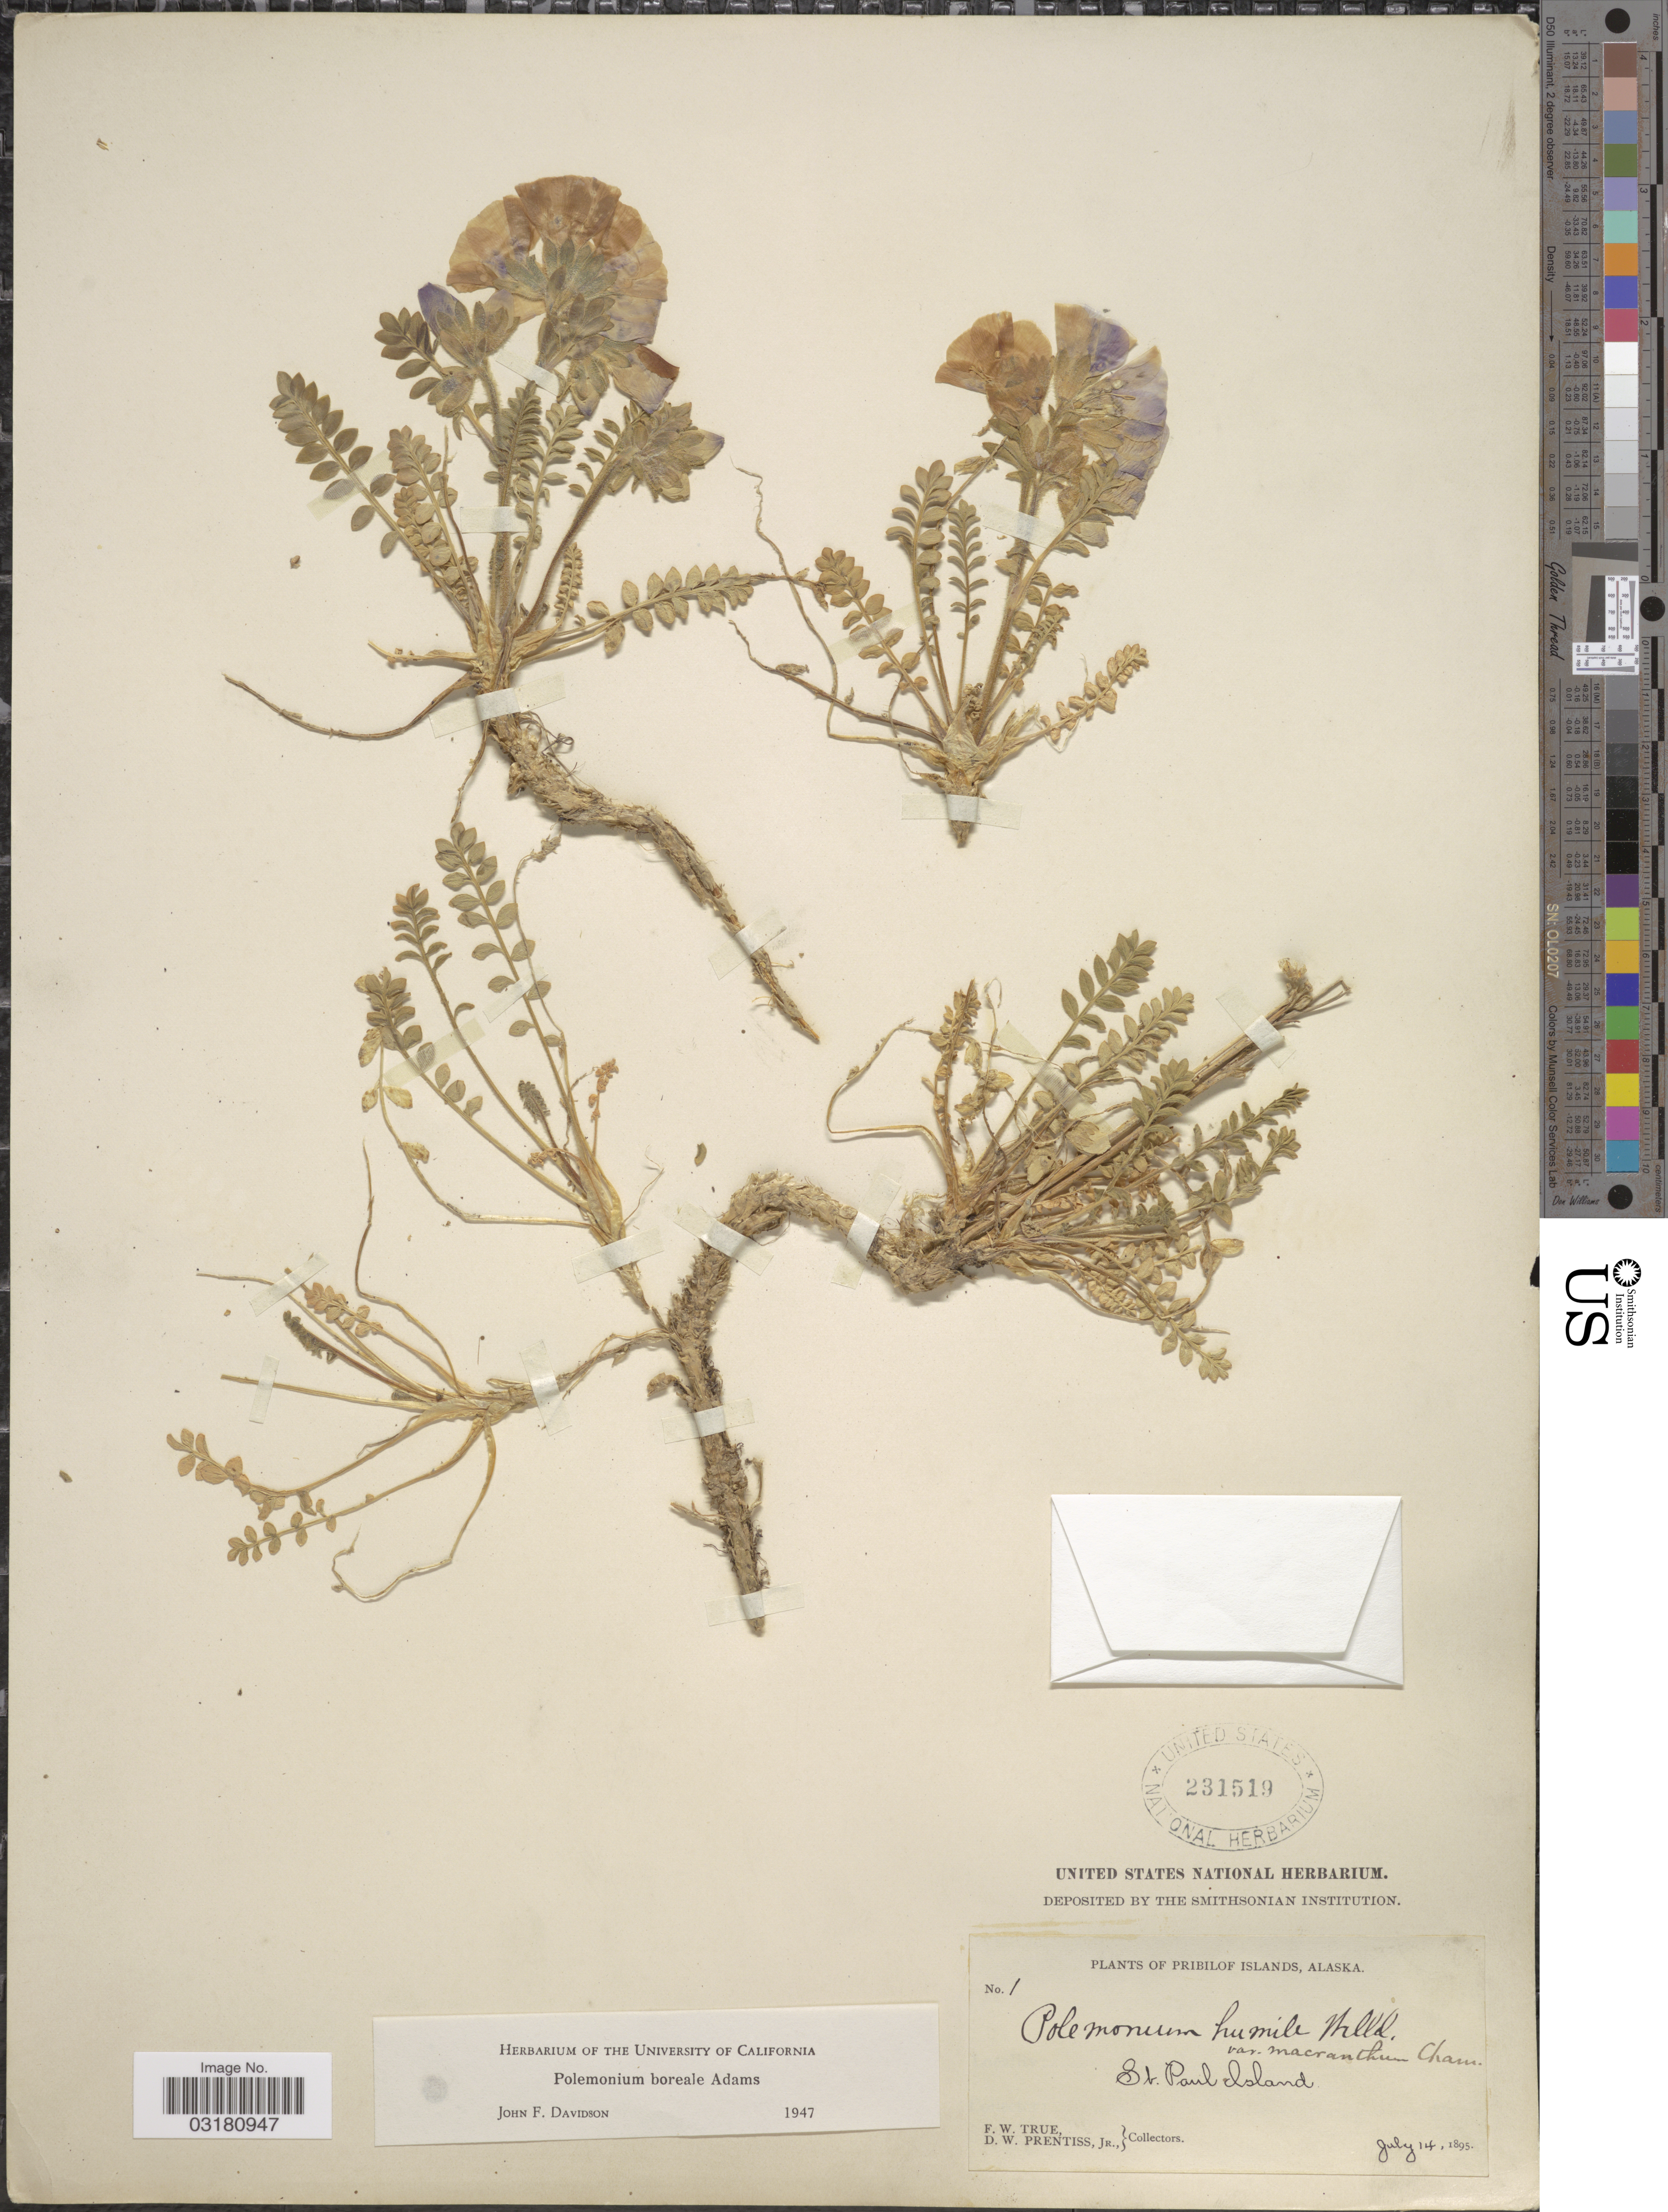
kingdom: Plantae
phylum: Tracheophyta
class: Magnoliopsida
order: Ericales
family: Polemoniaceae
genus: Polemonium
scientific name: Polemonium boreale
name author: Adams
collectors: F. True & D. Prentiss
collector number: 1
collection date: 1895-07-14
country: United States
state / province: Alaska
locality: Pribilof Islands. St. Paul Island.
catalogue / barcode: US 231519